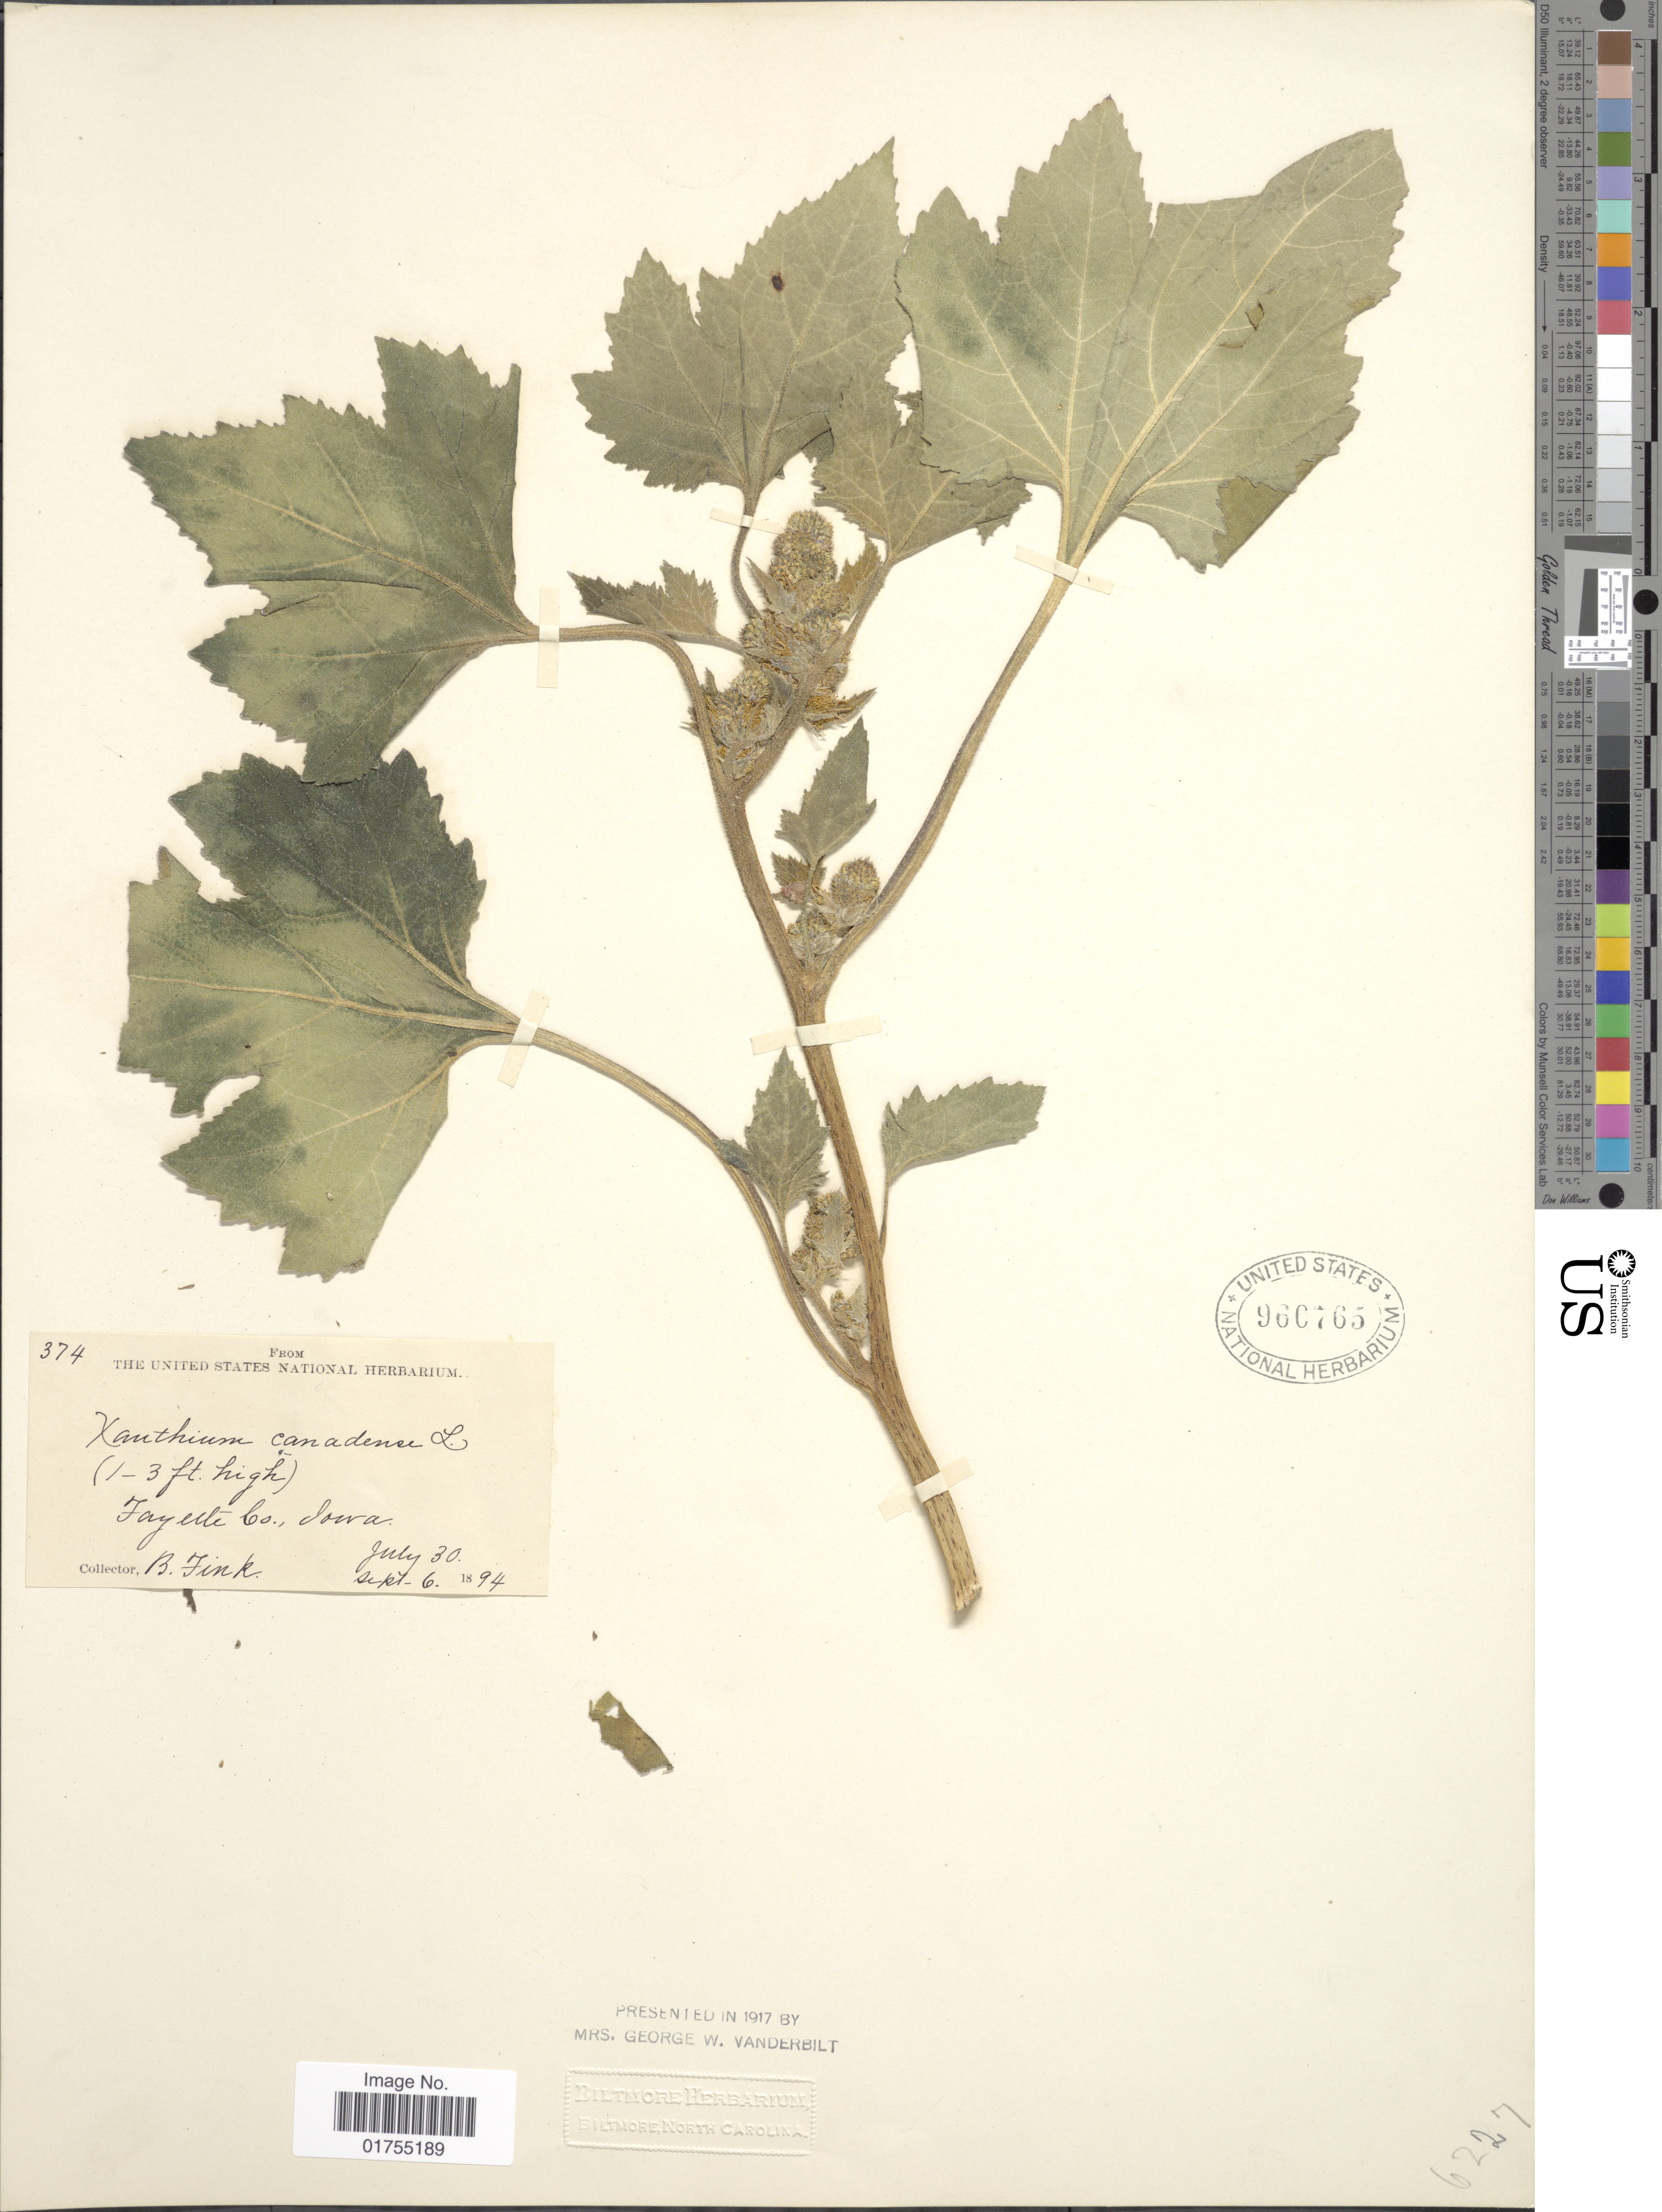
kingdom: Plantae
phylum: Tracheophyta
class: Magnoliopsida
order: Asterales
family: Asteraceae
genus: Xanthium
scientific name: Xanthium strumarium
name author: L.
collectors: B. Fink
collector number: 374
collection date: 1894-09-06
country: United States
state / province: Iowa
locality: Fayette Co.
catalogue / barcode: US 960765